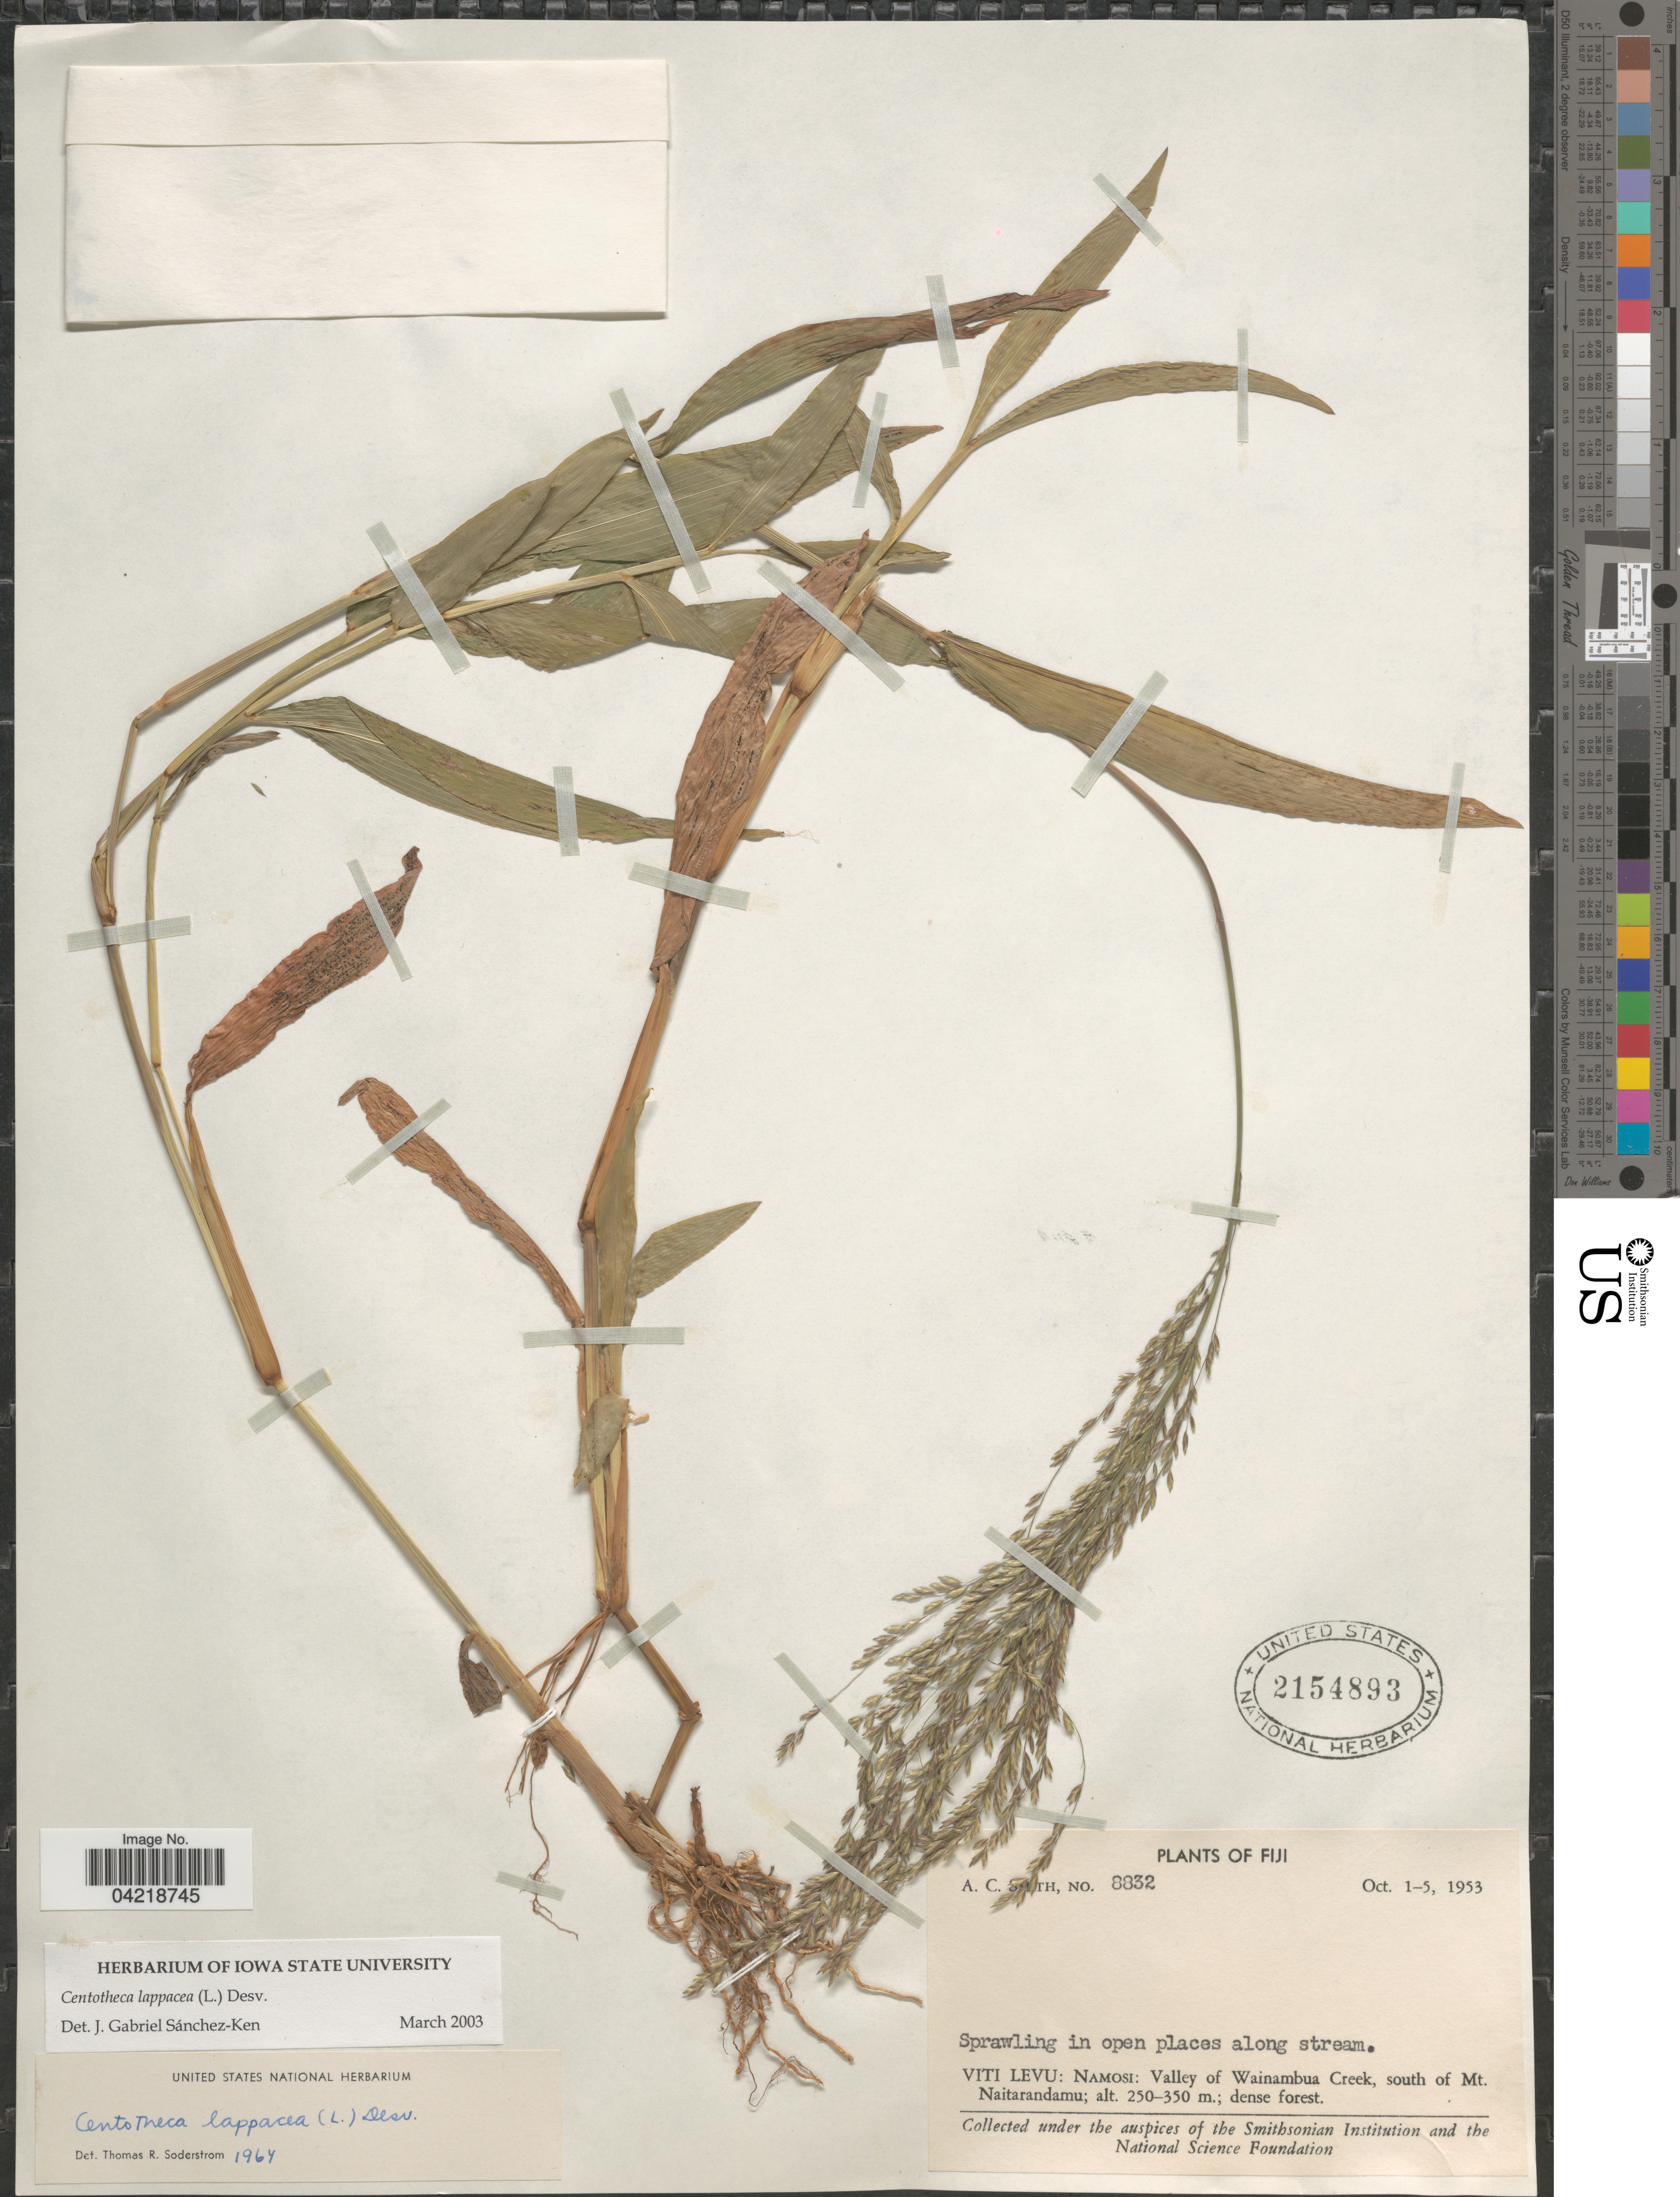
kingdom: Plantae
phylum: Tracheophyta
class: Liliopsida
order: Poales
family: Poaceae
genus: Centotheca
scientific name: Centotheca lappacea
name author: (L.) Desv.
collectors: A. C. Smith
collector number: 8832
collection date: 1953-10-01/1953-10-05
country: Fiji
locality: Viti Levu: Namosi: Valley of Wainambua Creek, south of Mt. Naitarandamu.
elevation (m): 250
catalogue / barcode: US 2154893